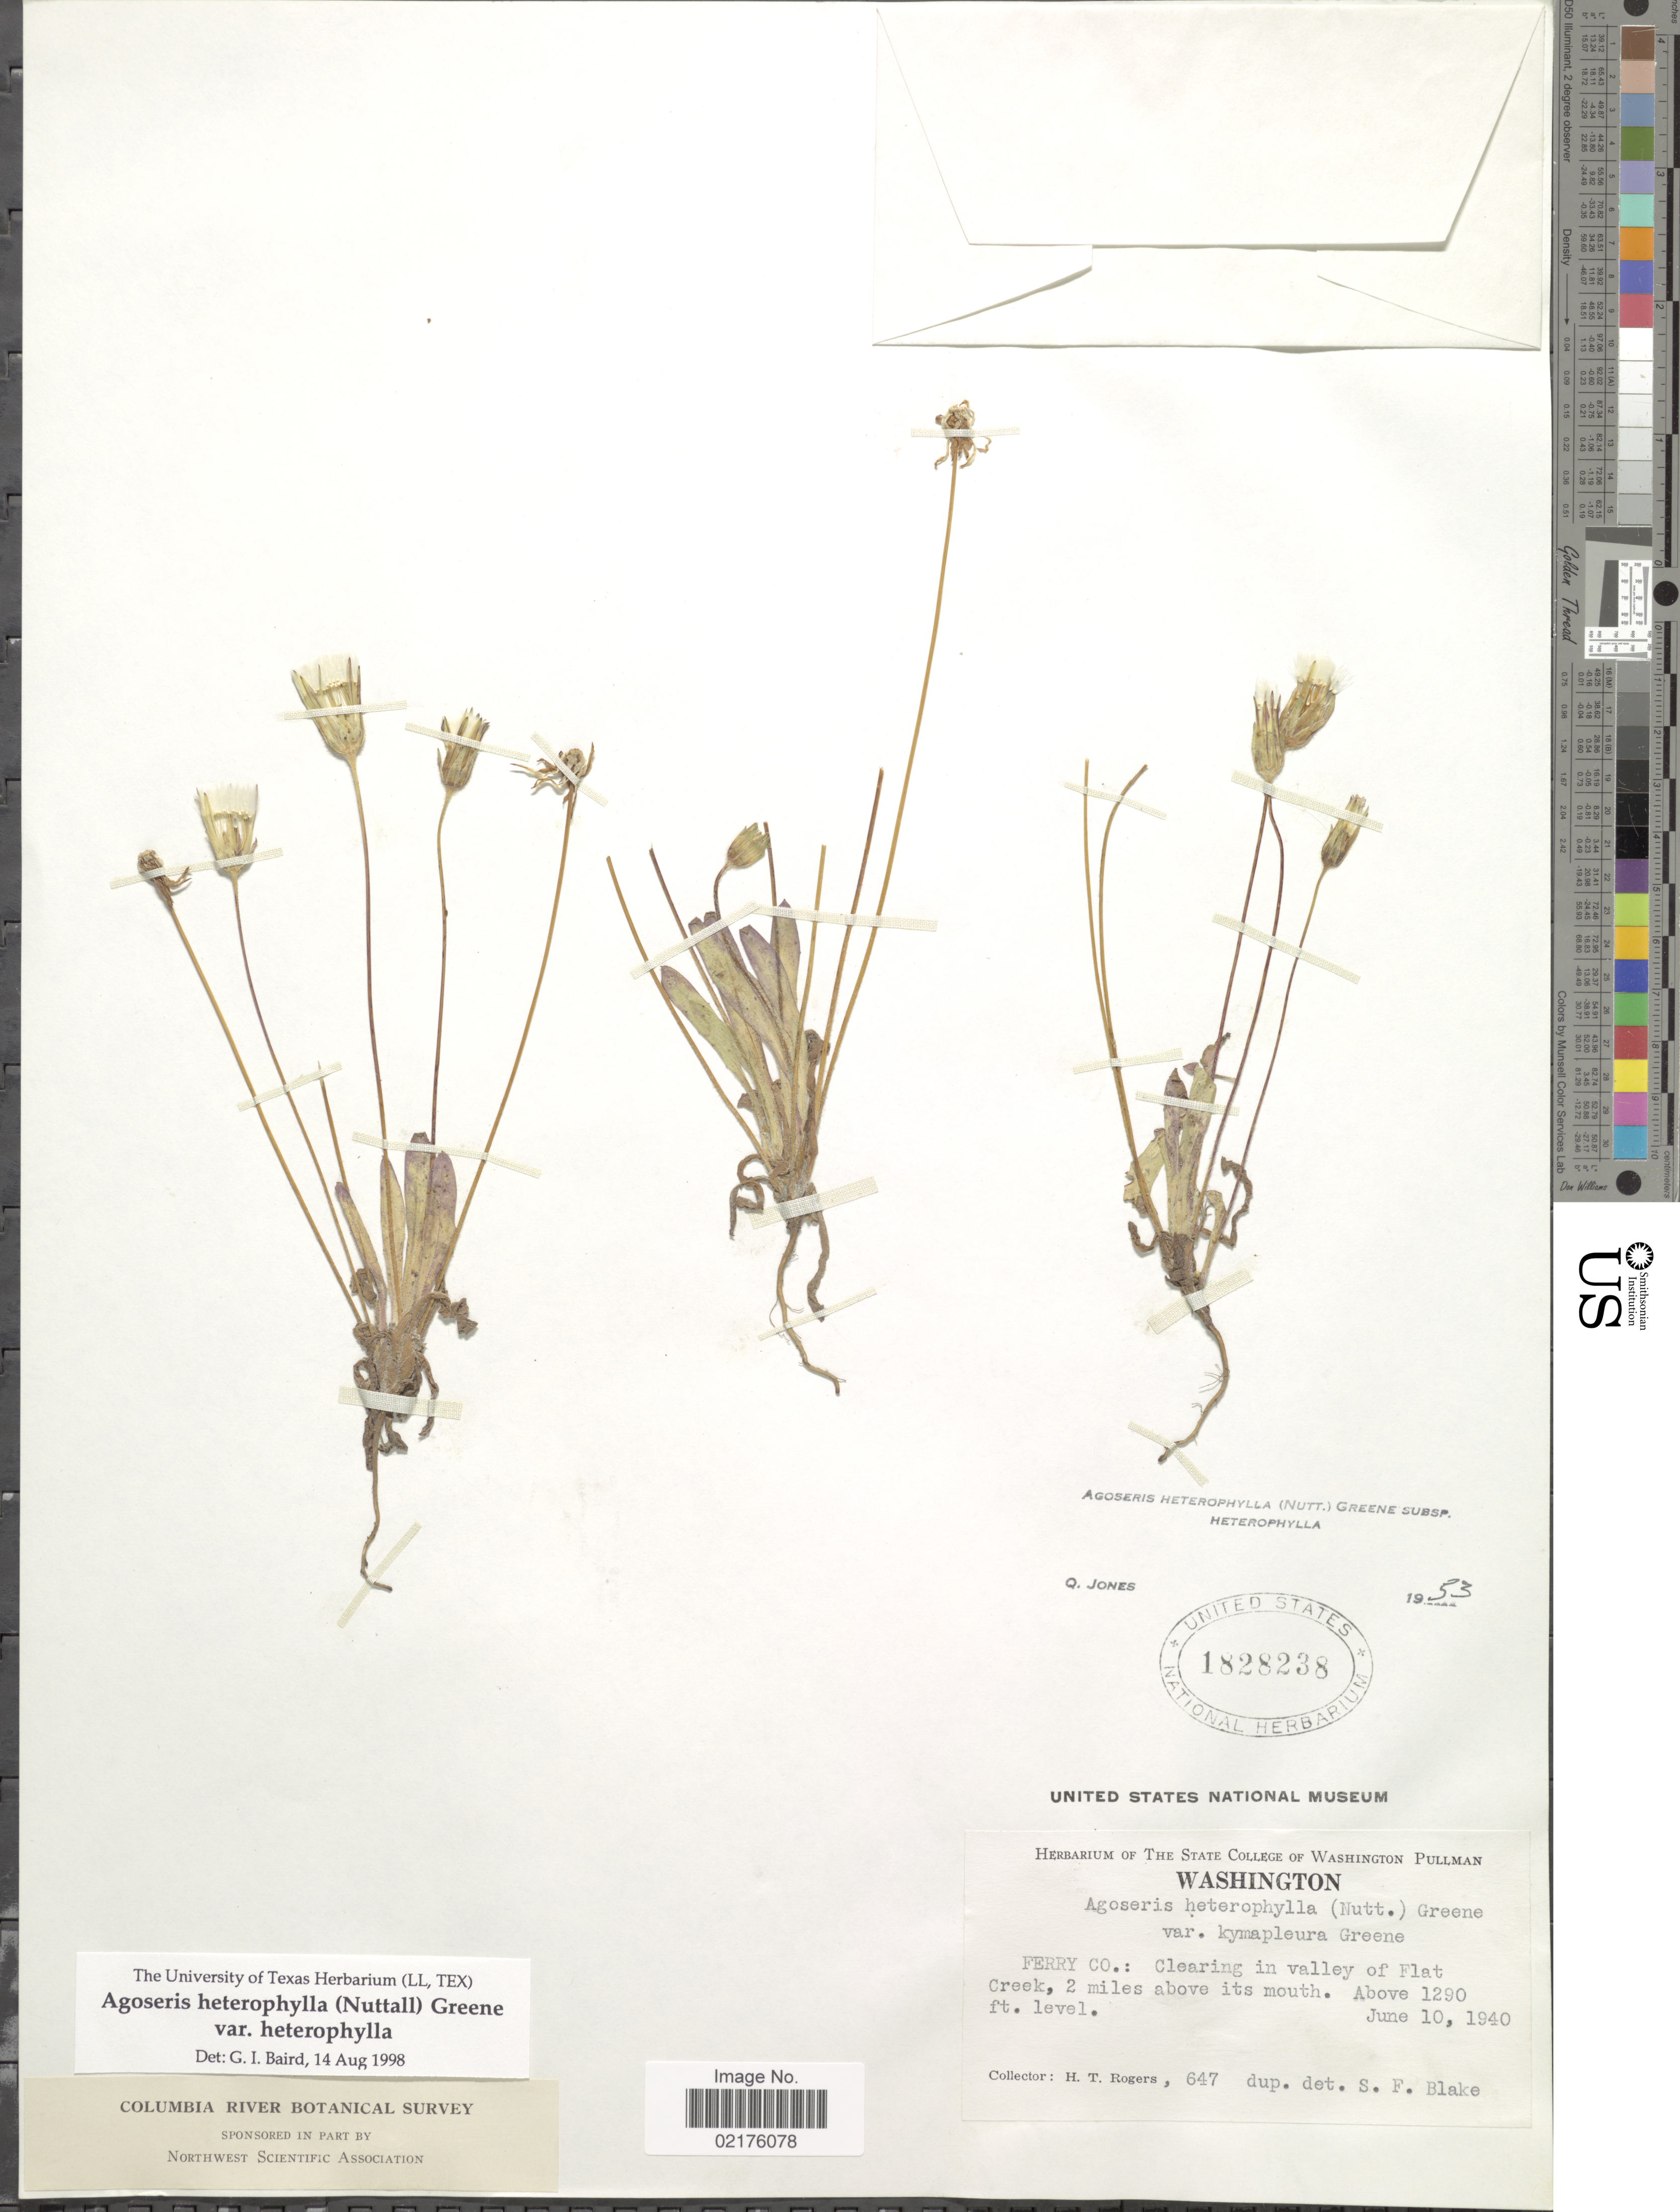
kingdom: Plantae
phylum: Tracheophyta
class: Magnoliopsida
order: Asterales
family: Asteraceae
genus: Agoseris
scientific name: Agoseris heterophylla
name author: (Nutt.) Greene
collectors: H. Rogers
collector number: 647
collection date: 1940-06-10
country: United States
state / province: Washington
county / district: Ferry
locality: Ferry Co.: Clearing in valley of Flat Creek, 2 miles above its mouth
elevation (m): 393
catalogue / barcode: US 1828238